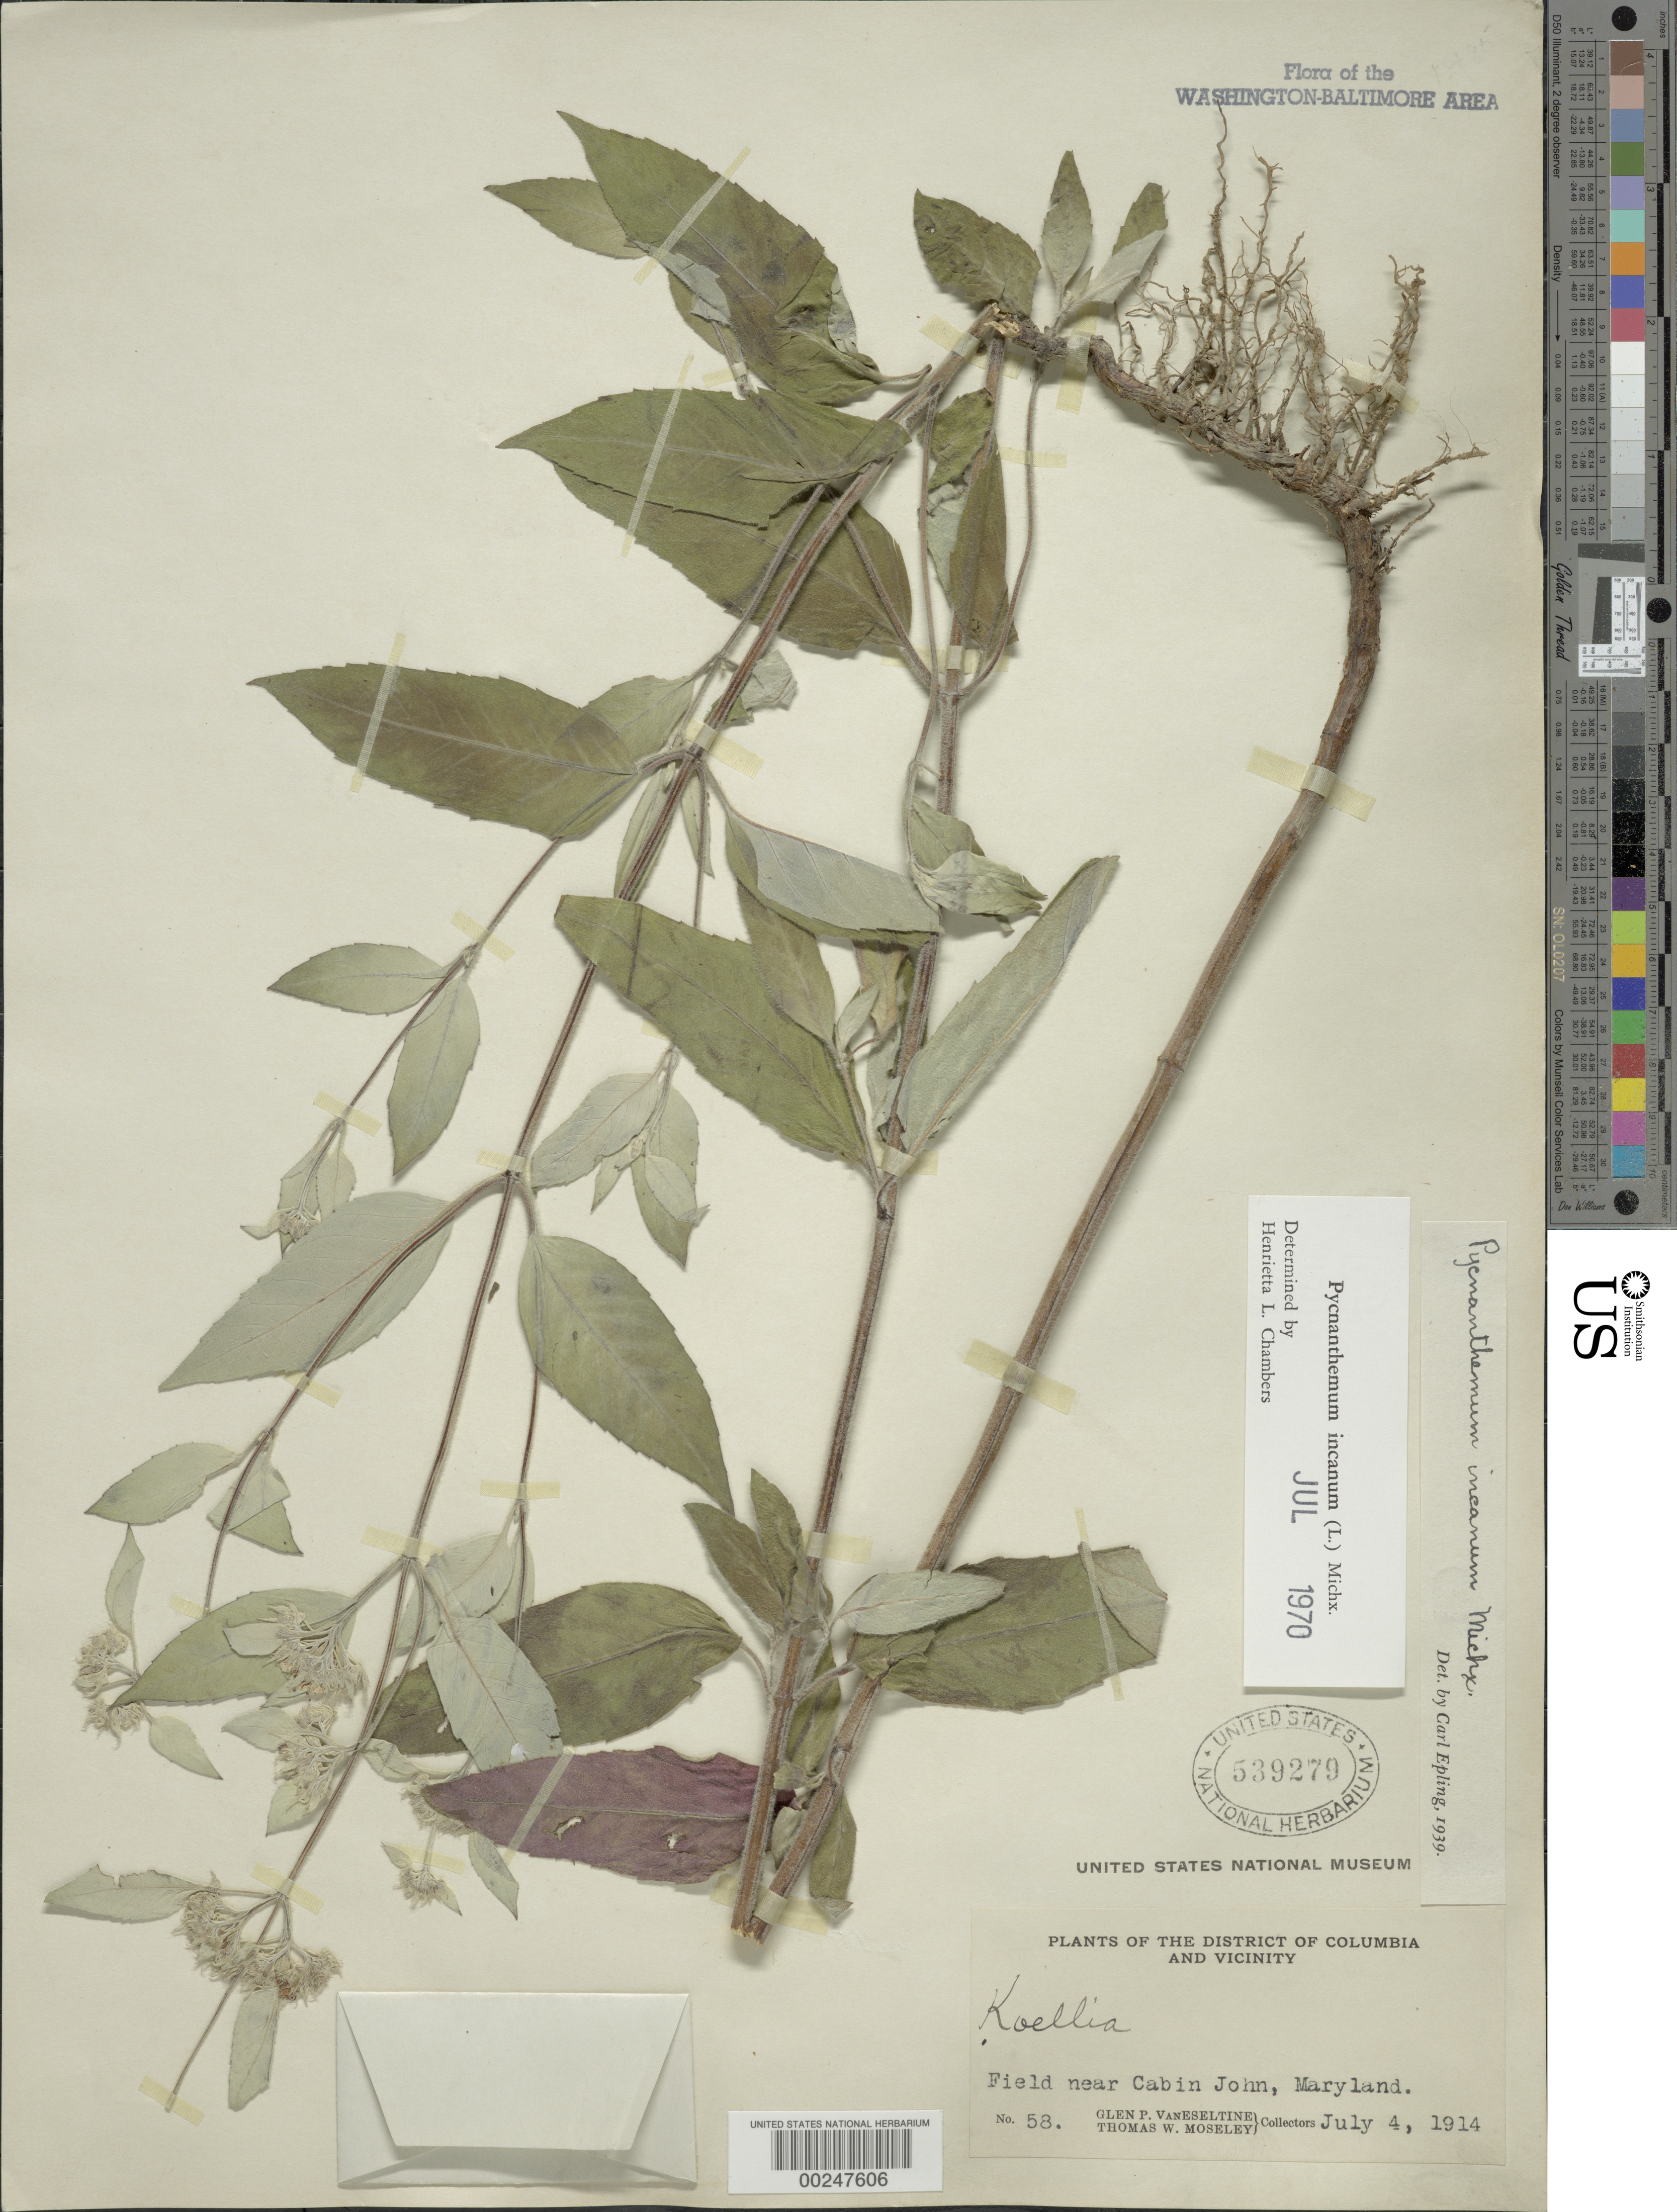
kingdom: Plantae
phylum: Tracheophyta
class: Magnoliopsida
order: Lamiales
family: Lamiaceae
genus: Pycnanthemum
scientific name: Pycnanthemum incanum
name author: (L.) Michx.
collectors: G. P. Van Eseltine & T. Moseley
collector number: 58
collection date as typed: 04 Jul 1914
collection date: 1914-07-04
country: United States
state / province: Maryland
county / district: Montgomery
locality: Near Cabin John C. & O. Canal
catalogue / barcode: US 539279